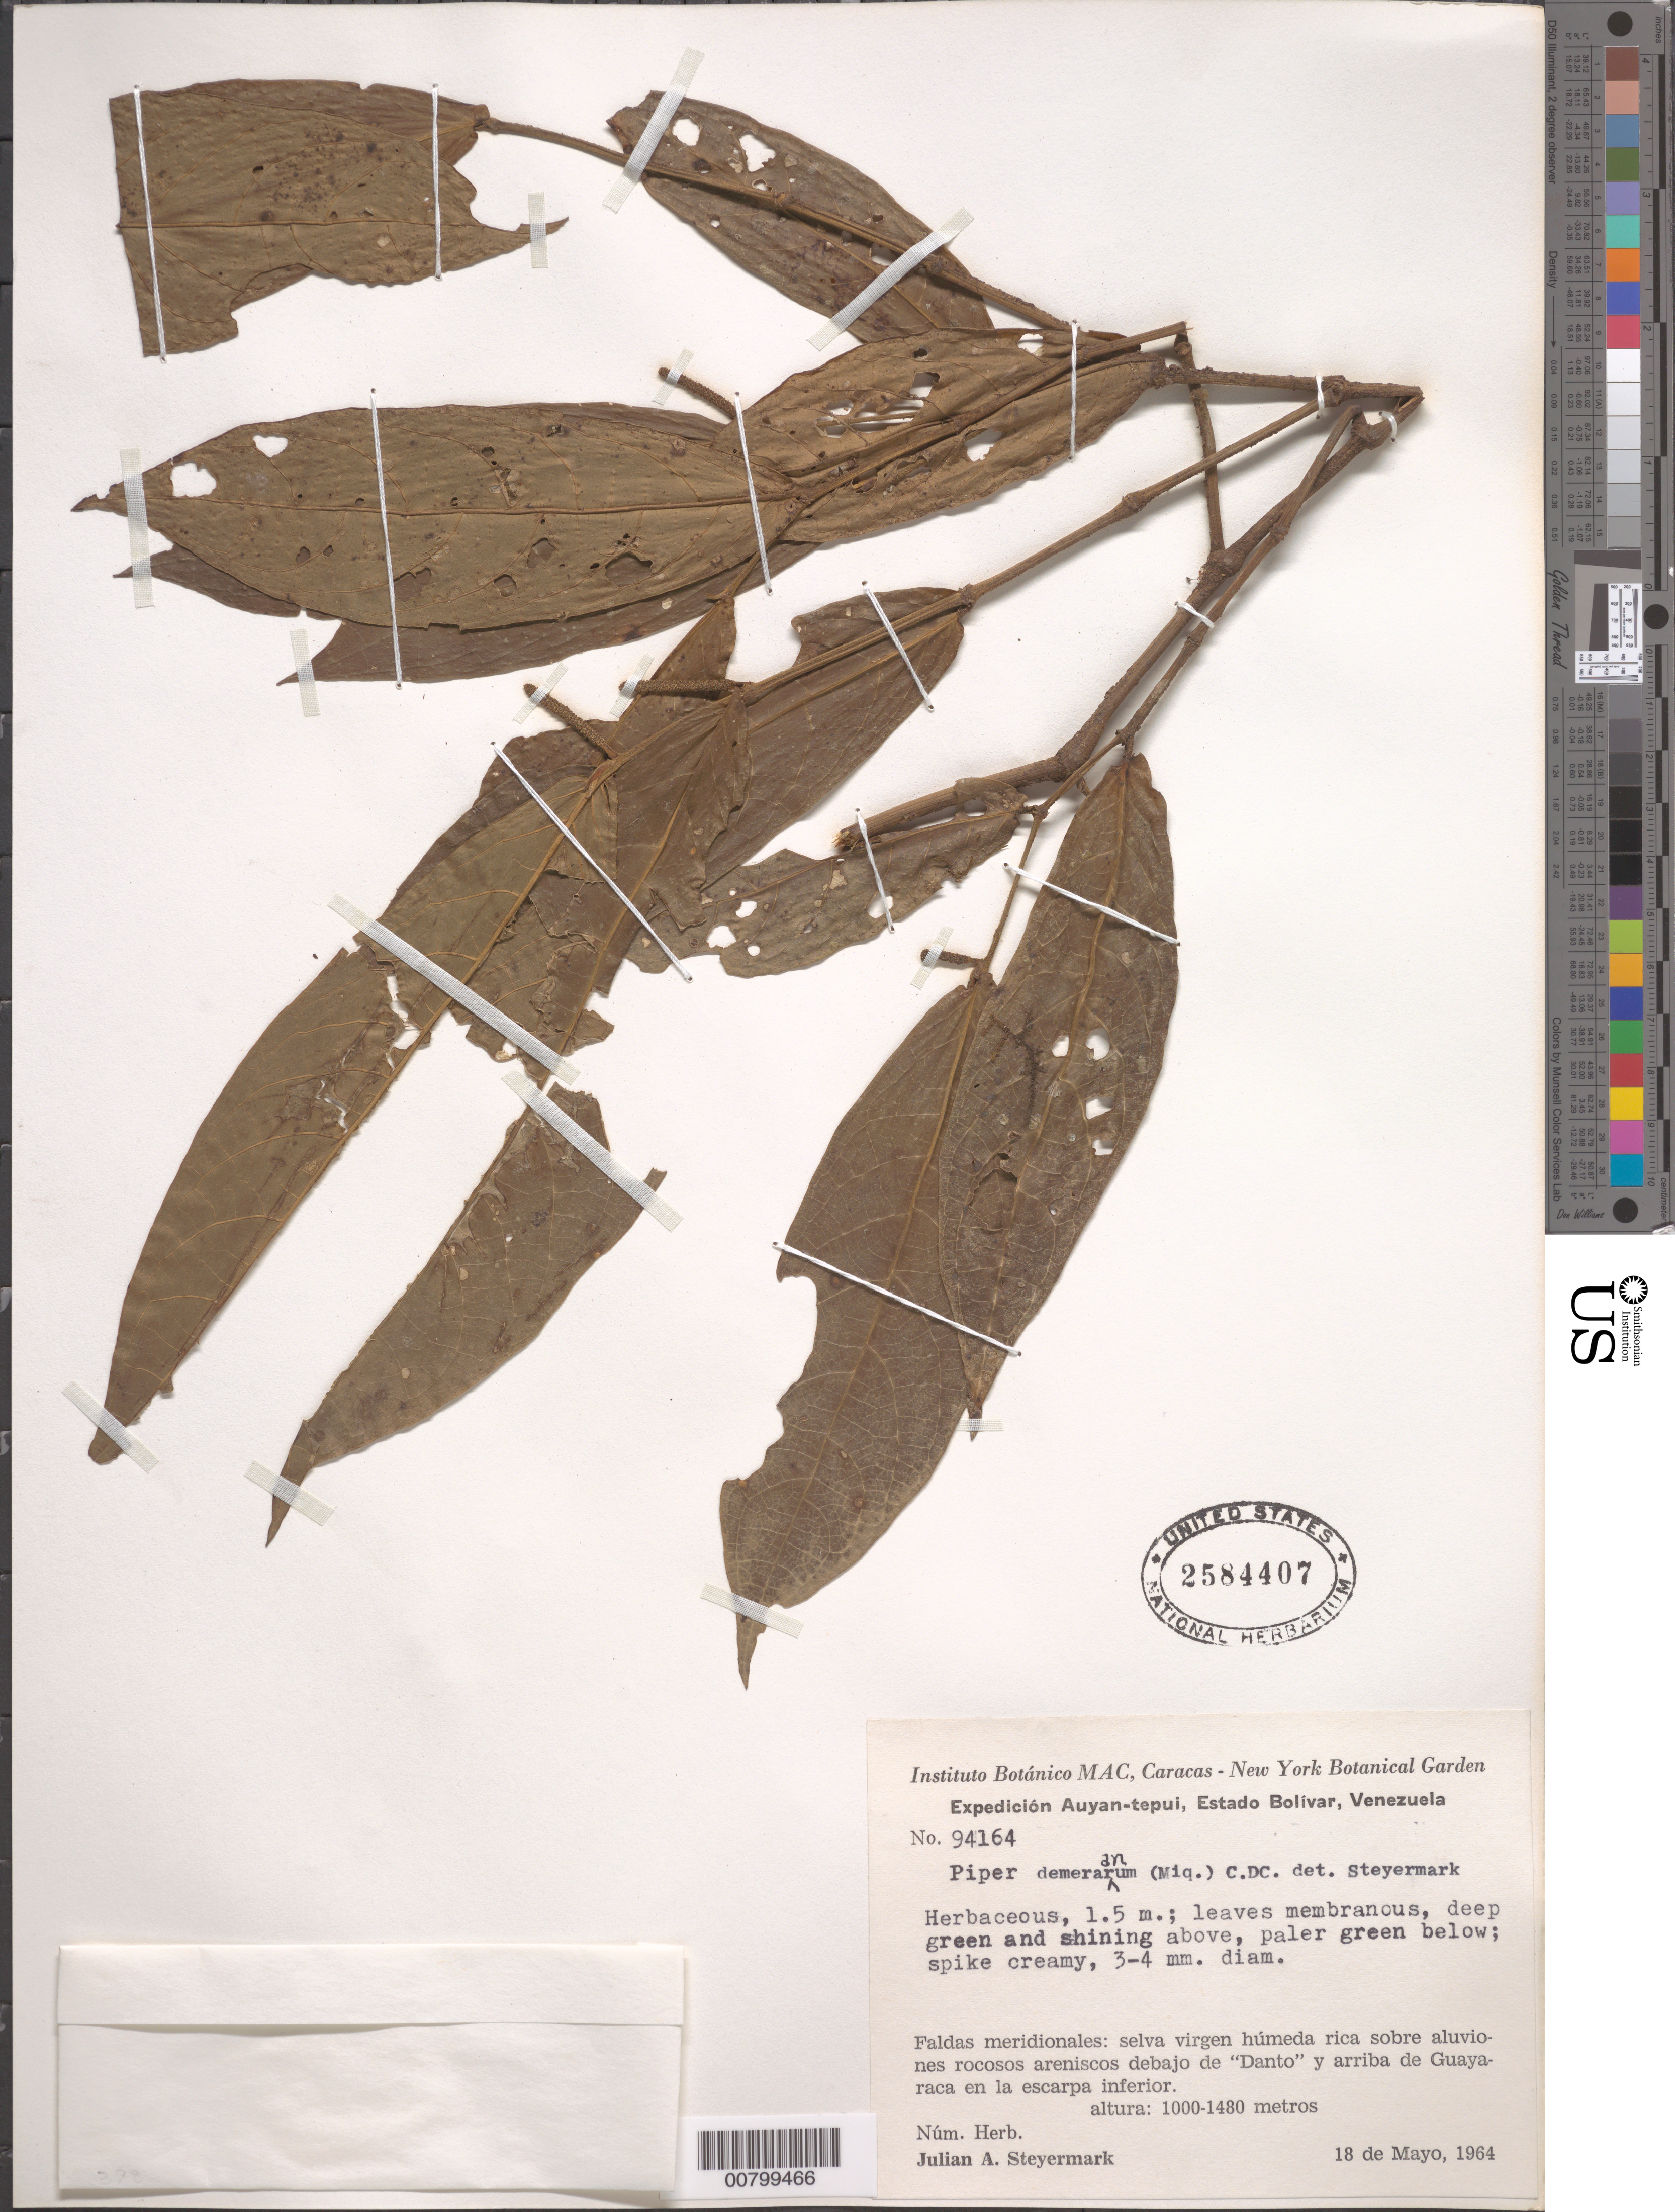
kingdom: Plantae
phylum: Tracheophyta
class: Magnoliopsida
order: Piperales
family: Piperaceae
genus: Piper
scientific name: Piper demeraranum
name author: (Miq.) C. DC.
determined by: Steyermark, Julian A., (VEN)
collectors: J. Steyermark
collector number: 94164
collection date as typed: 18-May-64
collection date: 1964-05-18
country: Venezuela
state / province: Bolívar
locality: Auyan-tepuí, debajo de "Danto" y arriba Guayaraca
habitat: Selva virgen húmeda rica sobre aluviones rocosos areniscos; en la escarpa inferior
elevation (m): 1000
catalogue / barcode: US 2584407